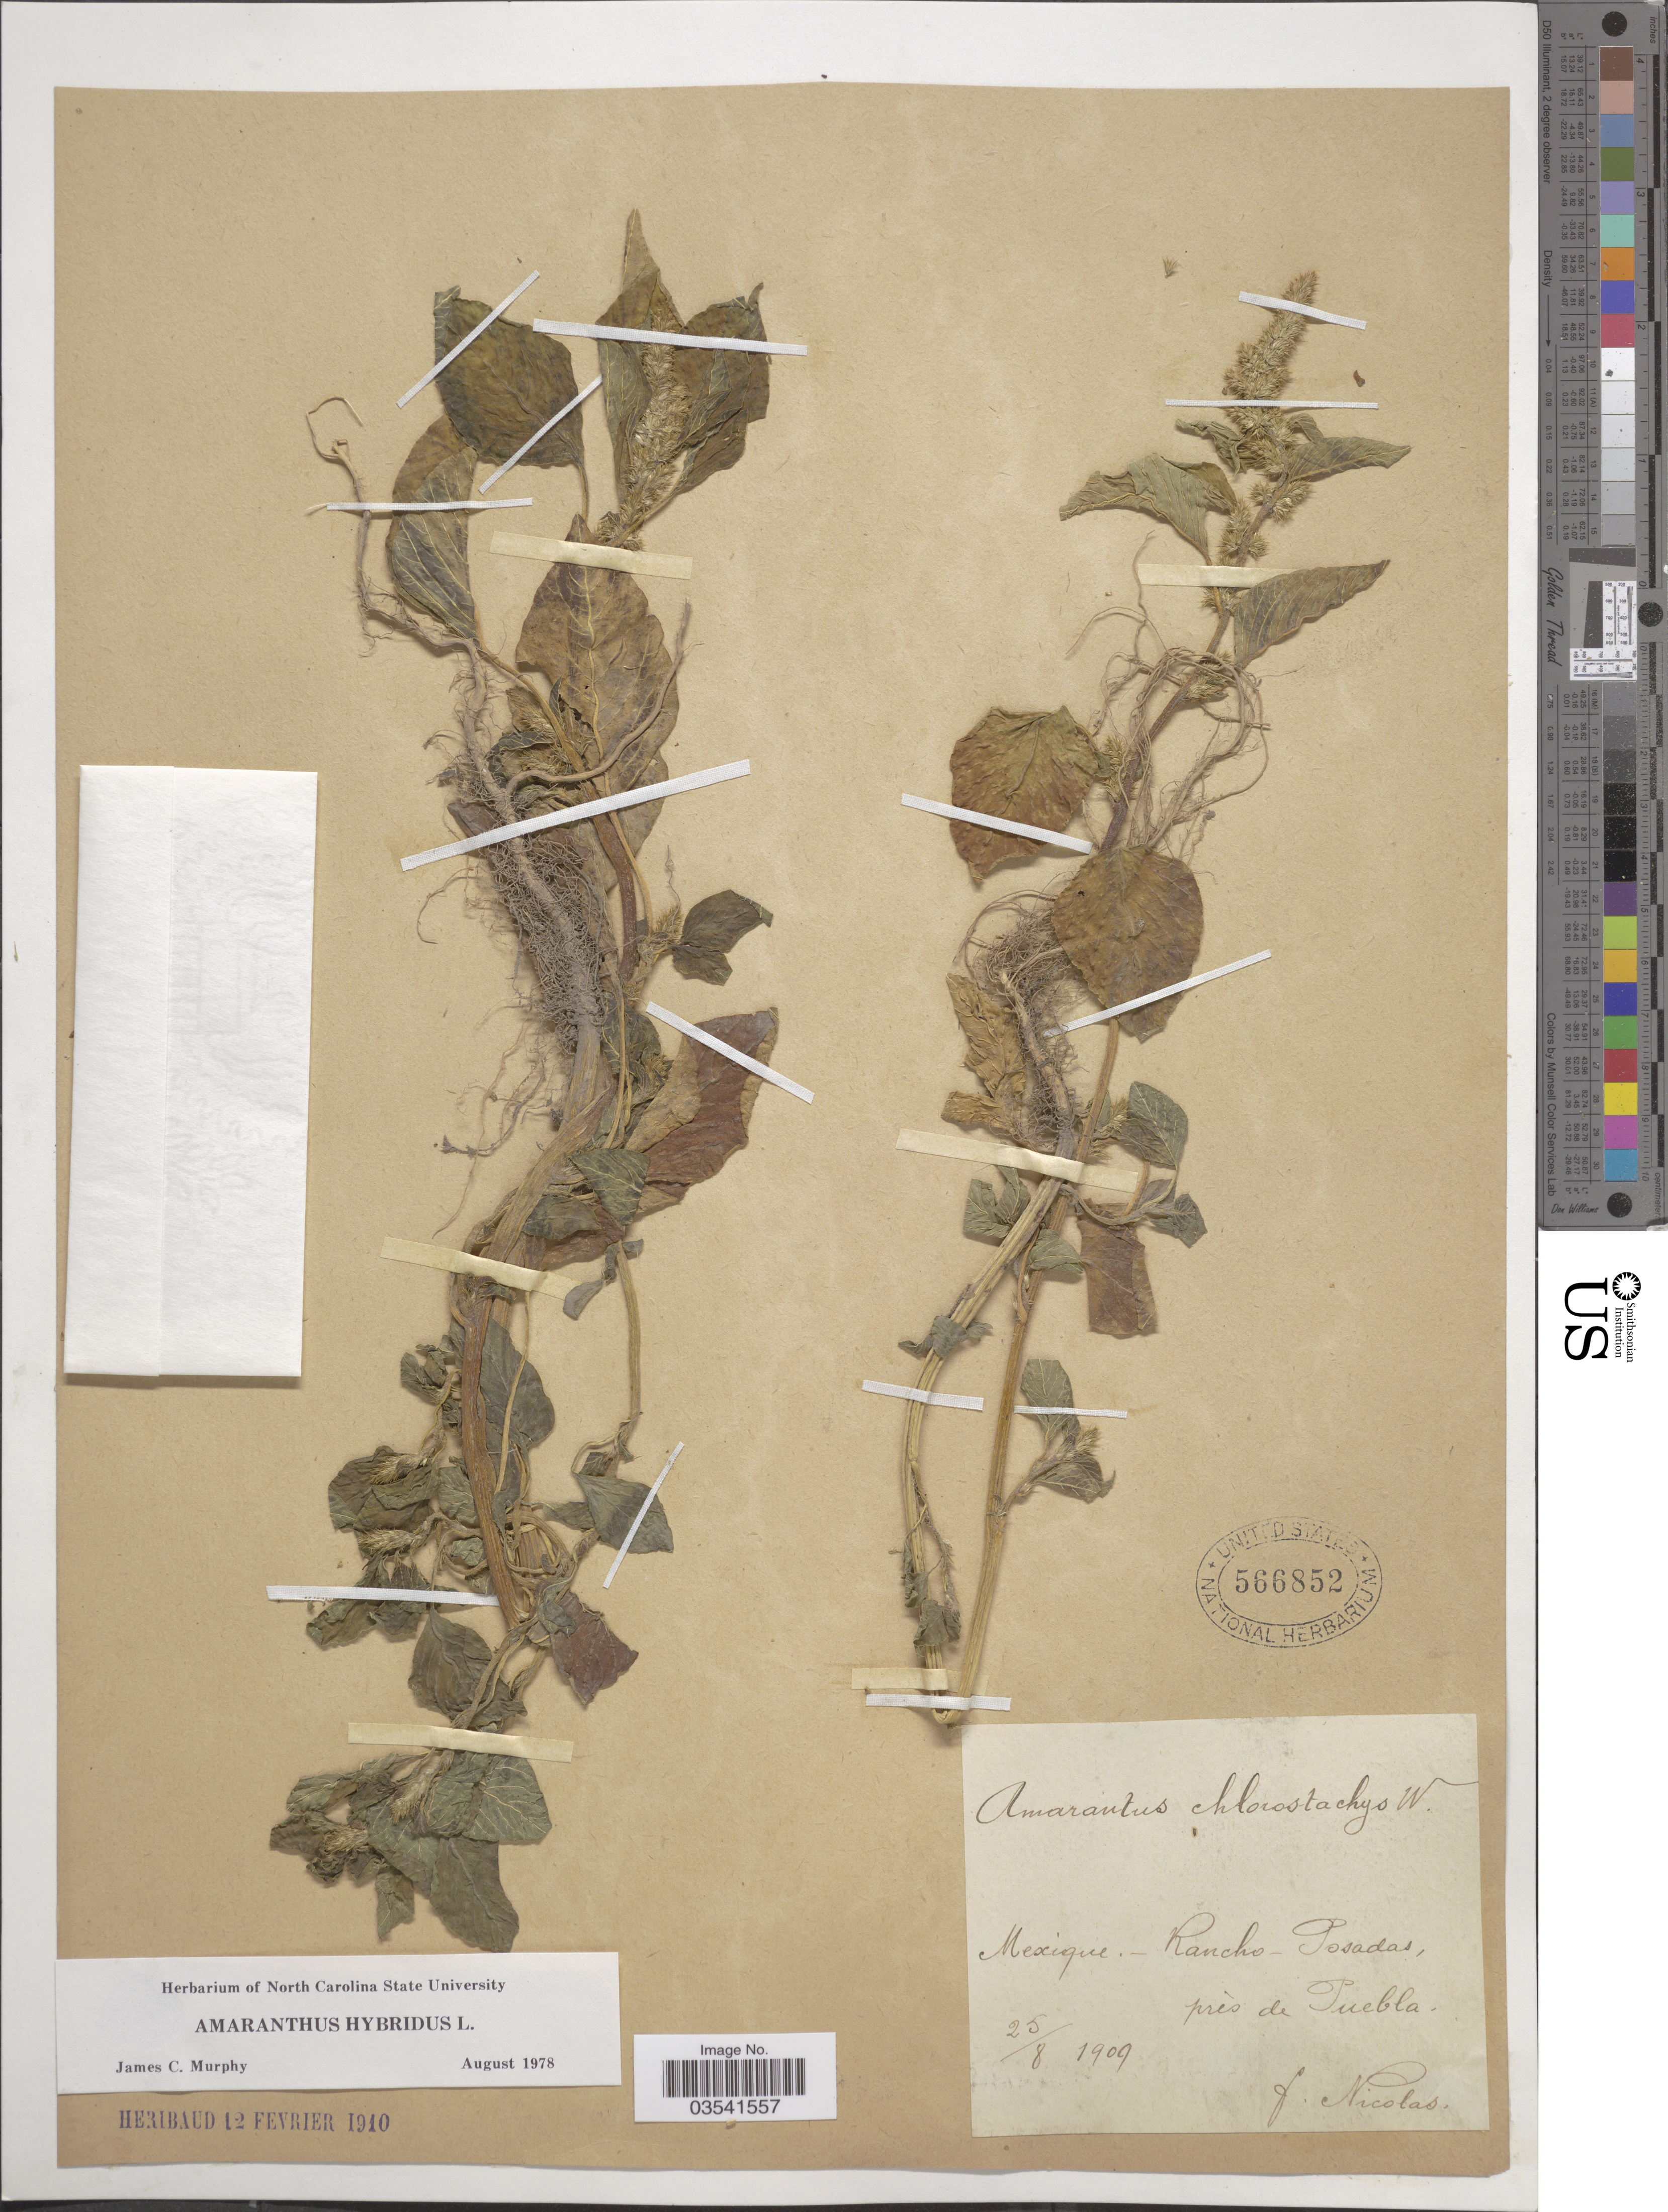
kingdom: Plantae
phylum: Tracheophyta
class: Magnoliopsida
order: Caryophyllales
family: Amaranthaceae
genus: Amaranthus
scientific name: Amaranthus hybridus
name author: L.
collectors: F. Nicolas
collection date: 1909-08-25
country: Mexico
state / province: Puebla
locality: Rancho Posadas, près de Puebla.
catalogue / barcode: US 566852